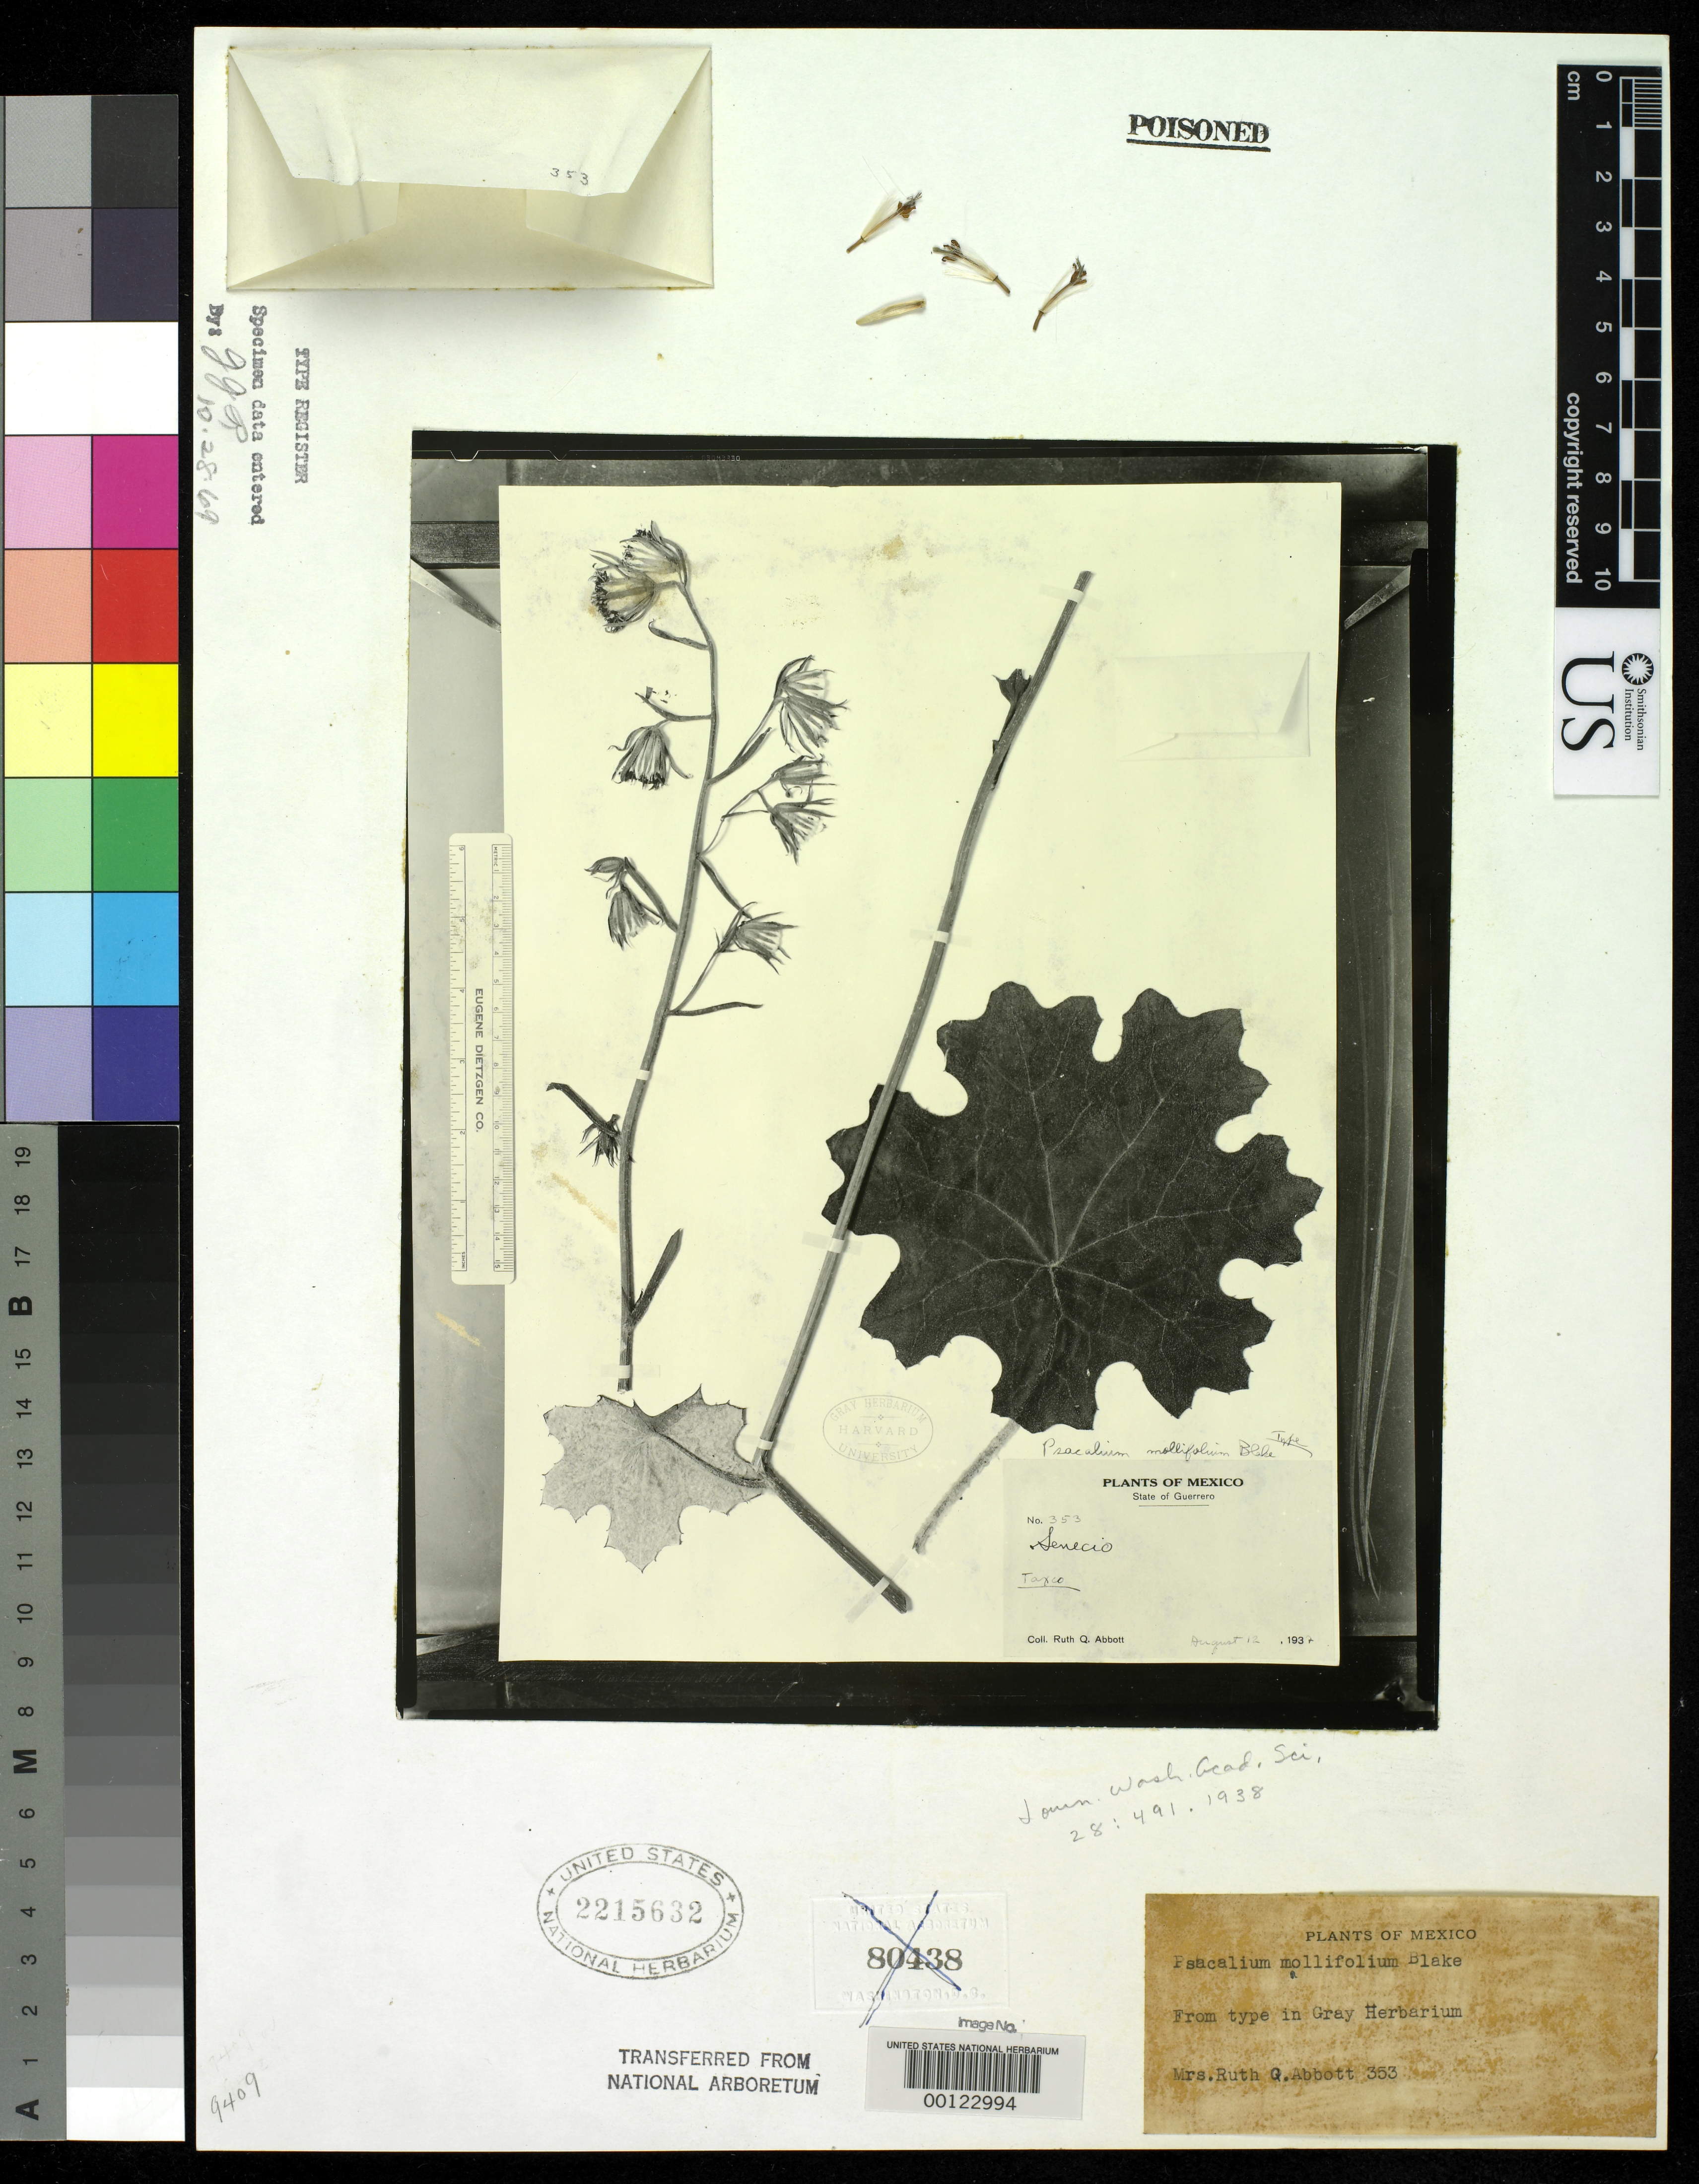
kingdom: Plantae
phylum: Tracheophyta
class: Magnoliopsida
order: Asterales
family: Asteraceae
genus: Psacalium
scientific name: Psacalium mollifolium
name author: S.F. Blake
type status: Isotype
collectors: R. Q. Abbott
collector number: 353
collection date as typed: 12 Aug 1932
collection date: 1932-08-12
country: Mexico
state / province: Guerrero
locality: Taxco.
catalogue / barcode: US 2215632